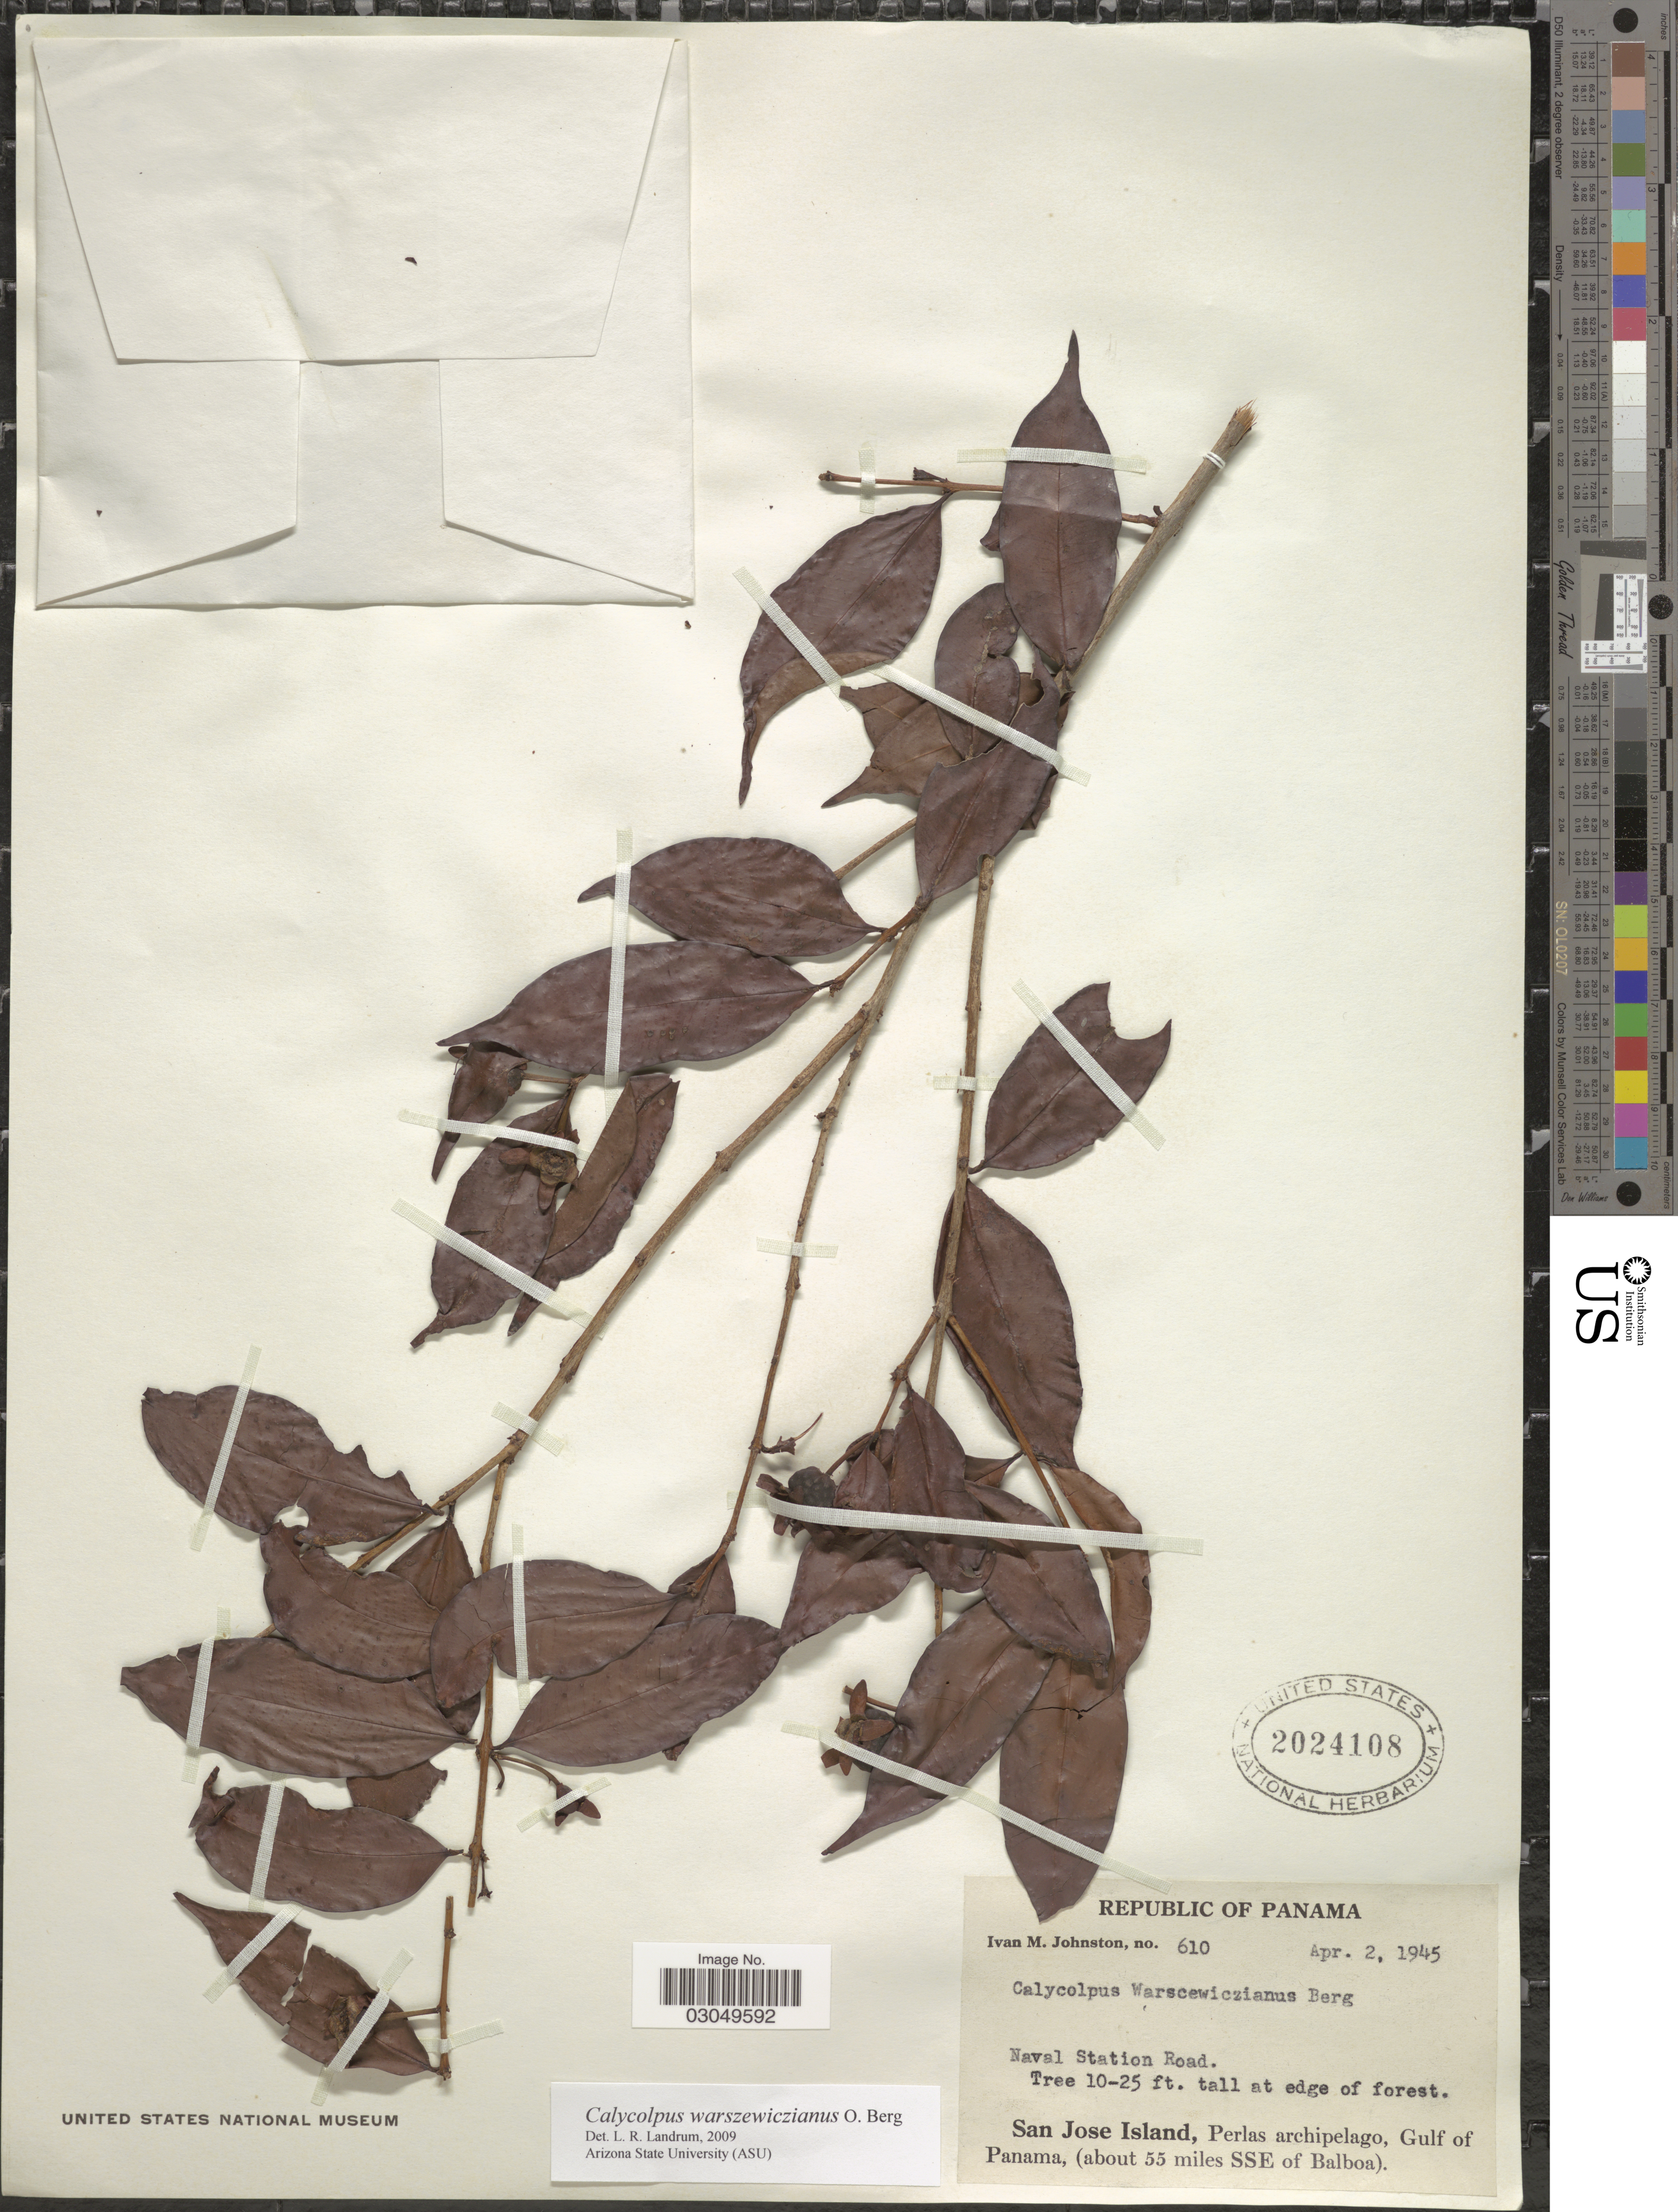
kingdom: Plantae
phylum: Tracheophyta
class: Magnoliopsida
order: Myrtales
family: Myrtaceae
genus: Calycolpus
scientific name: Calycolpus warszewiczianus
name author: O. Berg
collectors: I.M. Johnston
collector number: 610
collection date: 1945-04-02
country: Panama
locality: Naval Station Road, San Jose Island, Perlas archipelago, Gulf of Panama, (about 55 miles SSE of Balboa).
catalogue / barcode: US 2024108